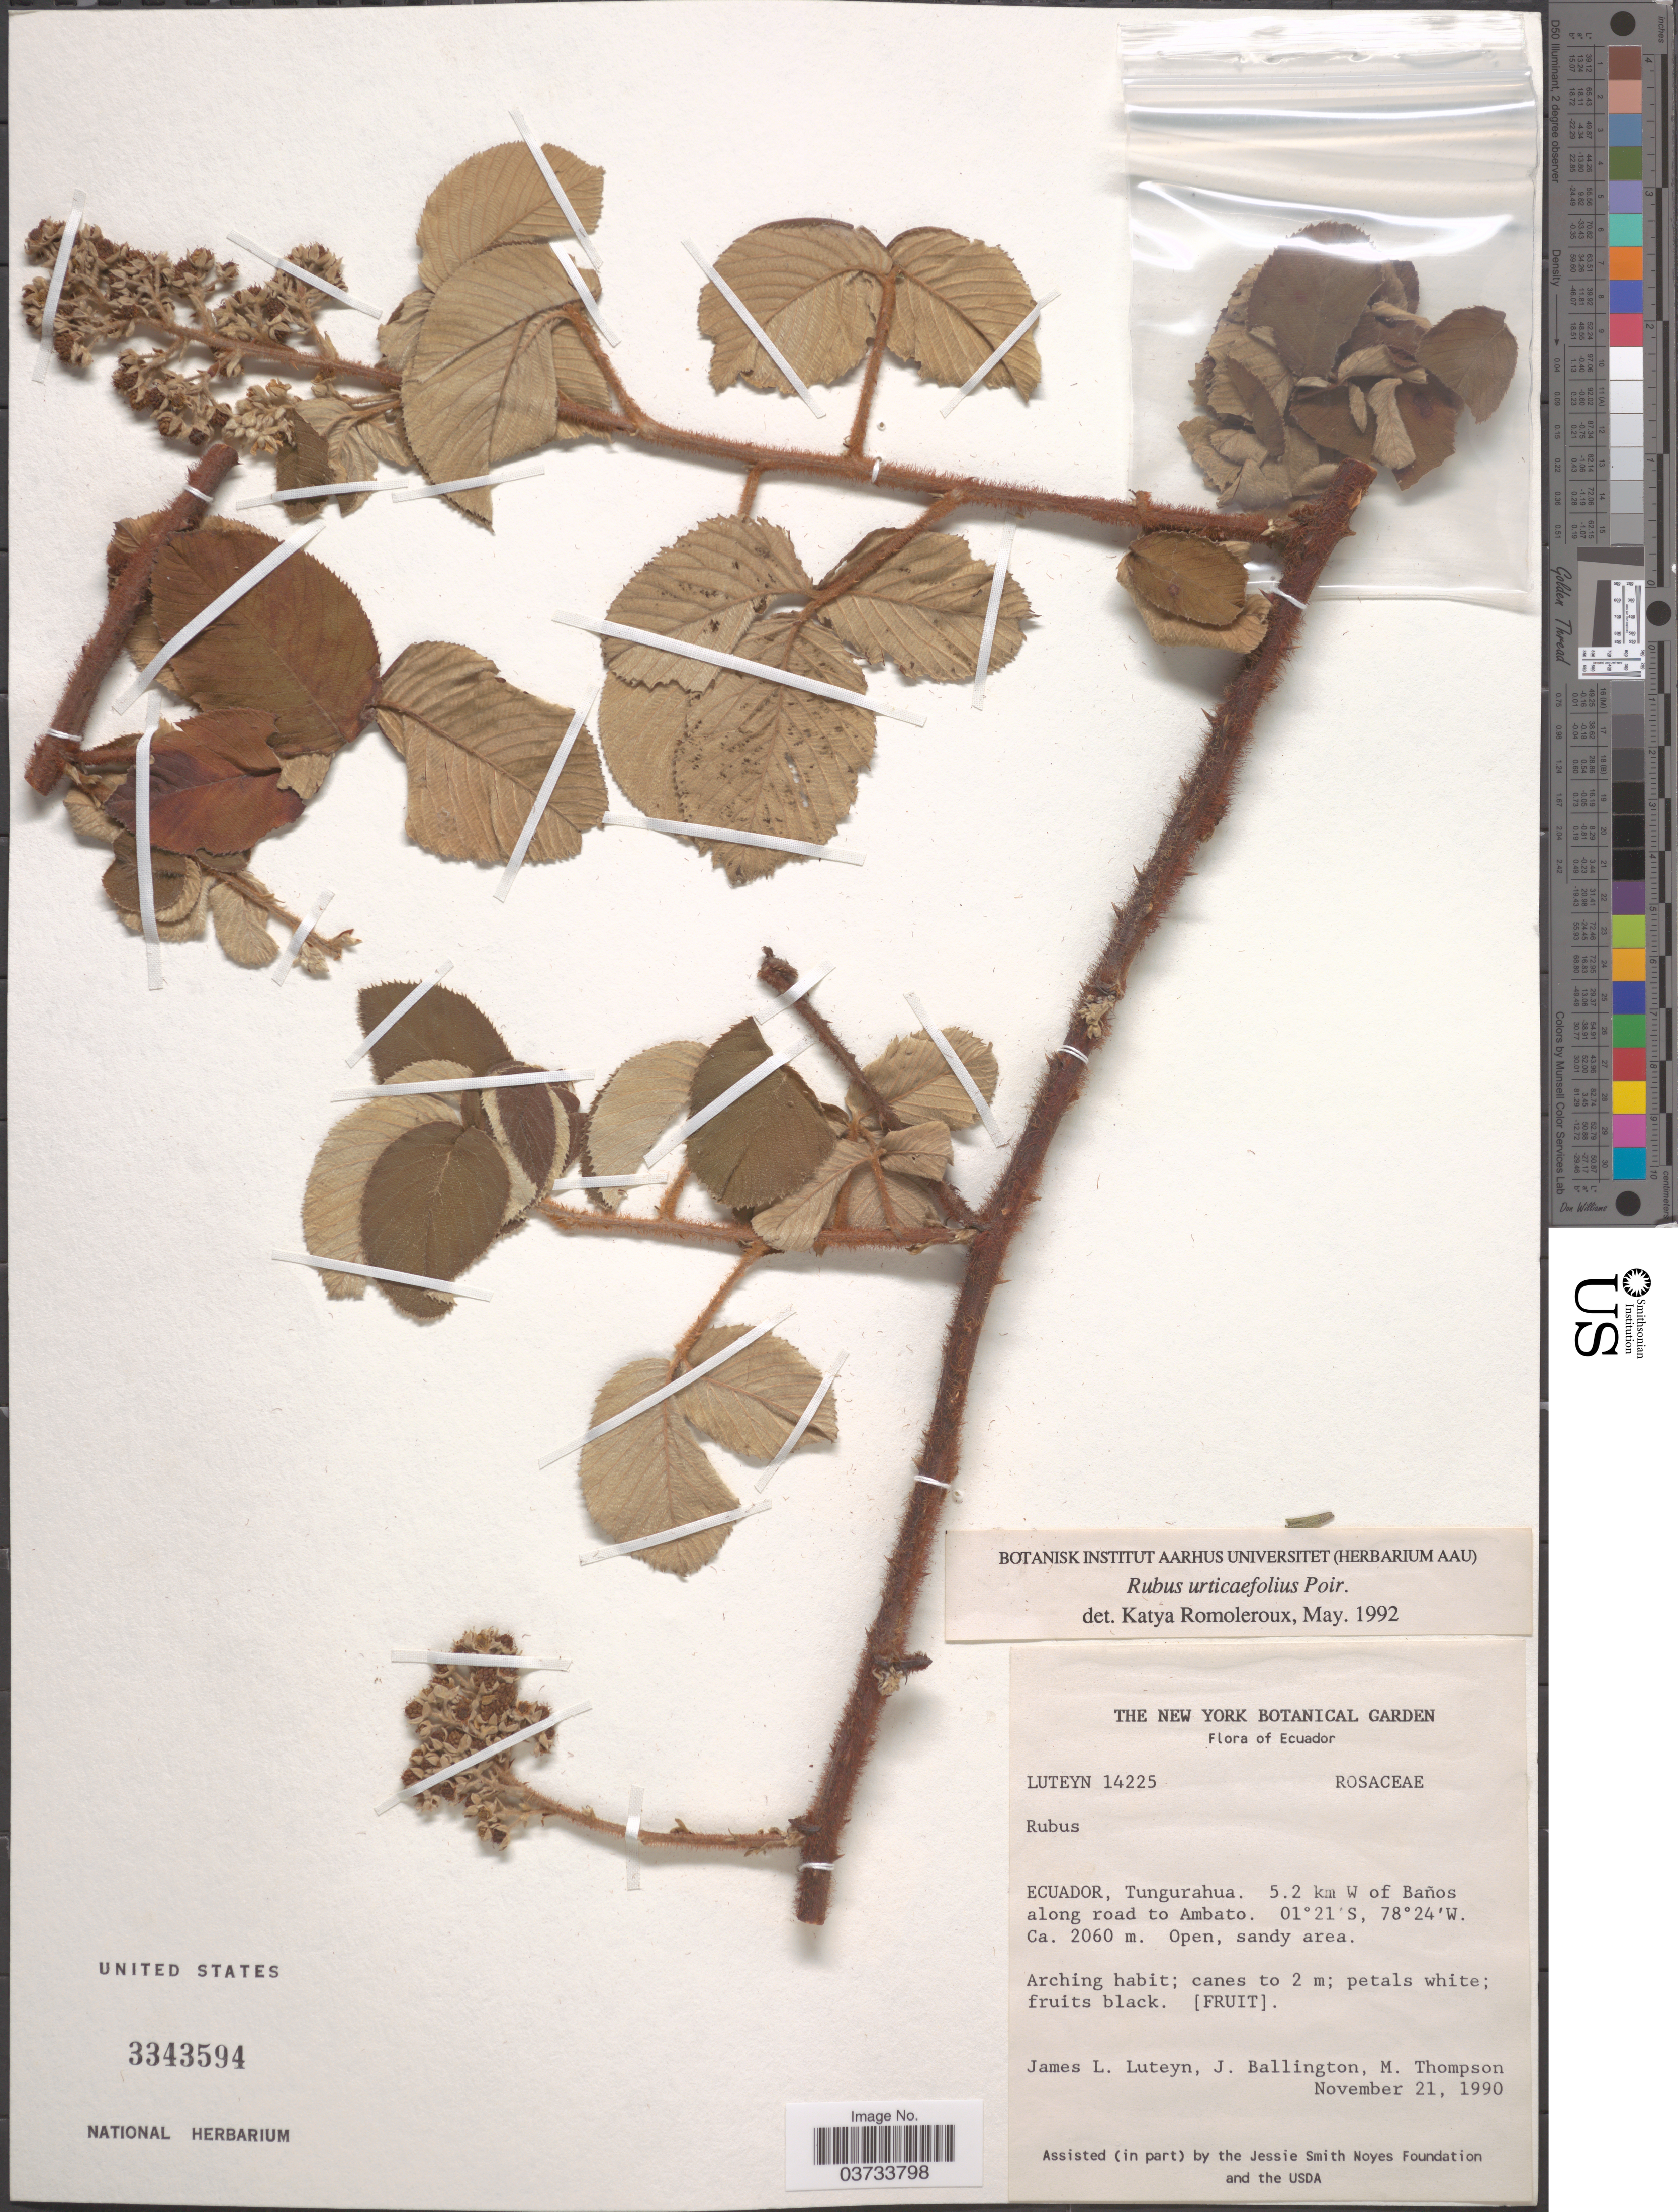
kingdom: Plantae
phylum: Tracheophyta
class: Magnoliopsida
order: Rosales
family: Rosaceae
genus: Rubus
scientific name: Rubus urticifolius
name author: Poir.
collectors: J. L. Luteyn, J. Ballington & M. Thompson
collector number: Luteyn14225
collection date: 1990-11-21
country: Ecuador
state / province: Tungurahua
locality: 5.2 km W of Baños along road to Ambato.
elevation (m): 2060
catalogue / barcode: US 3343594